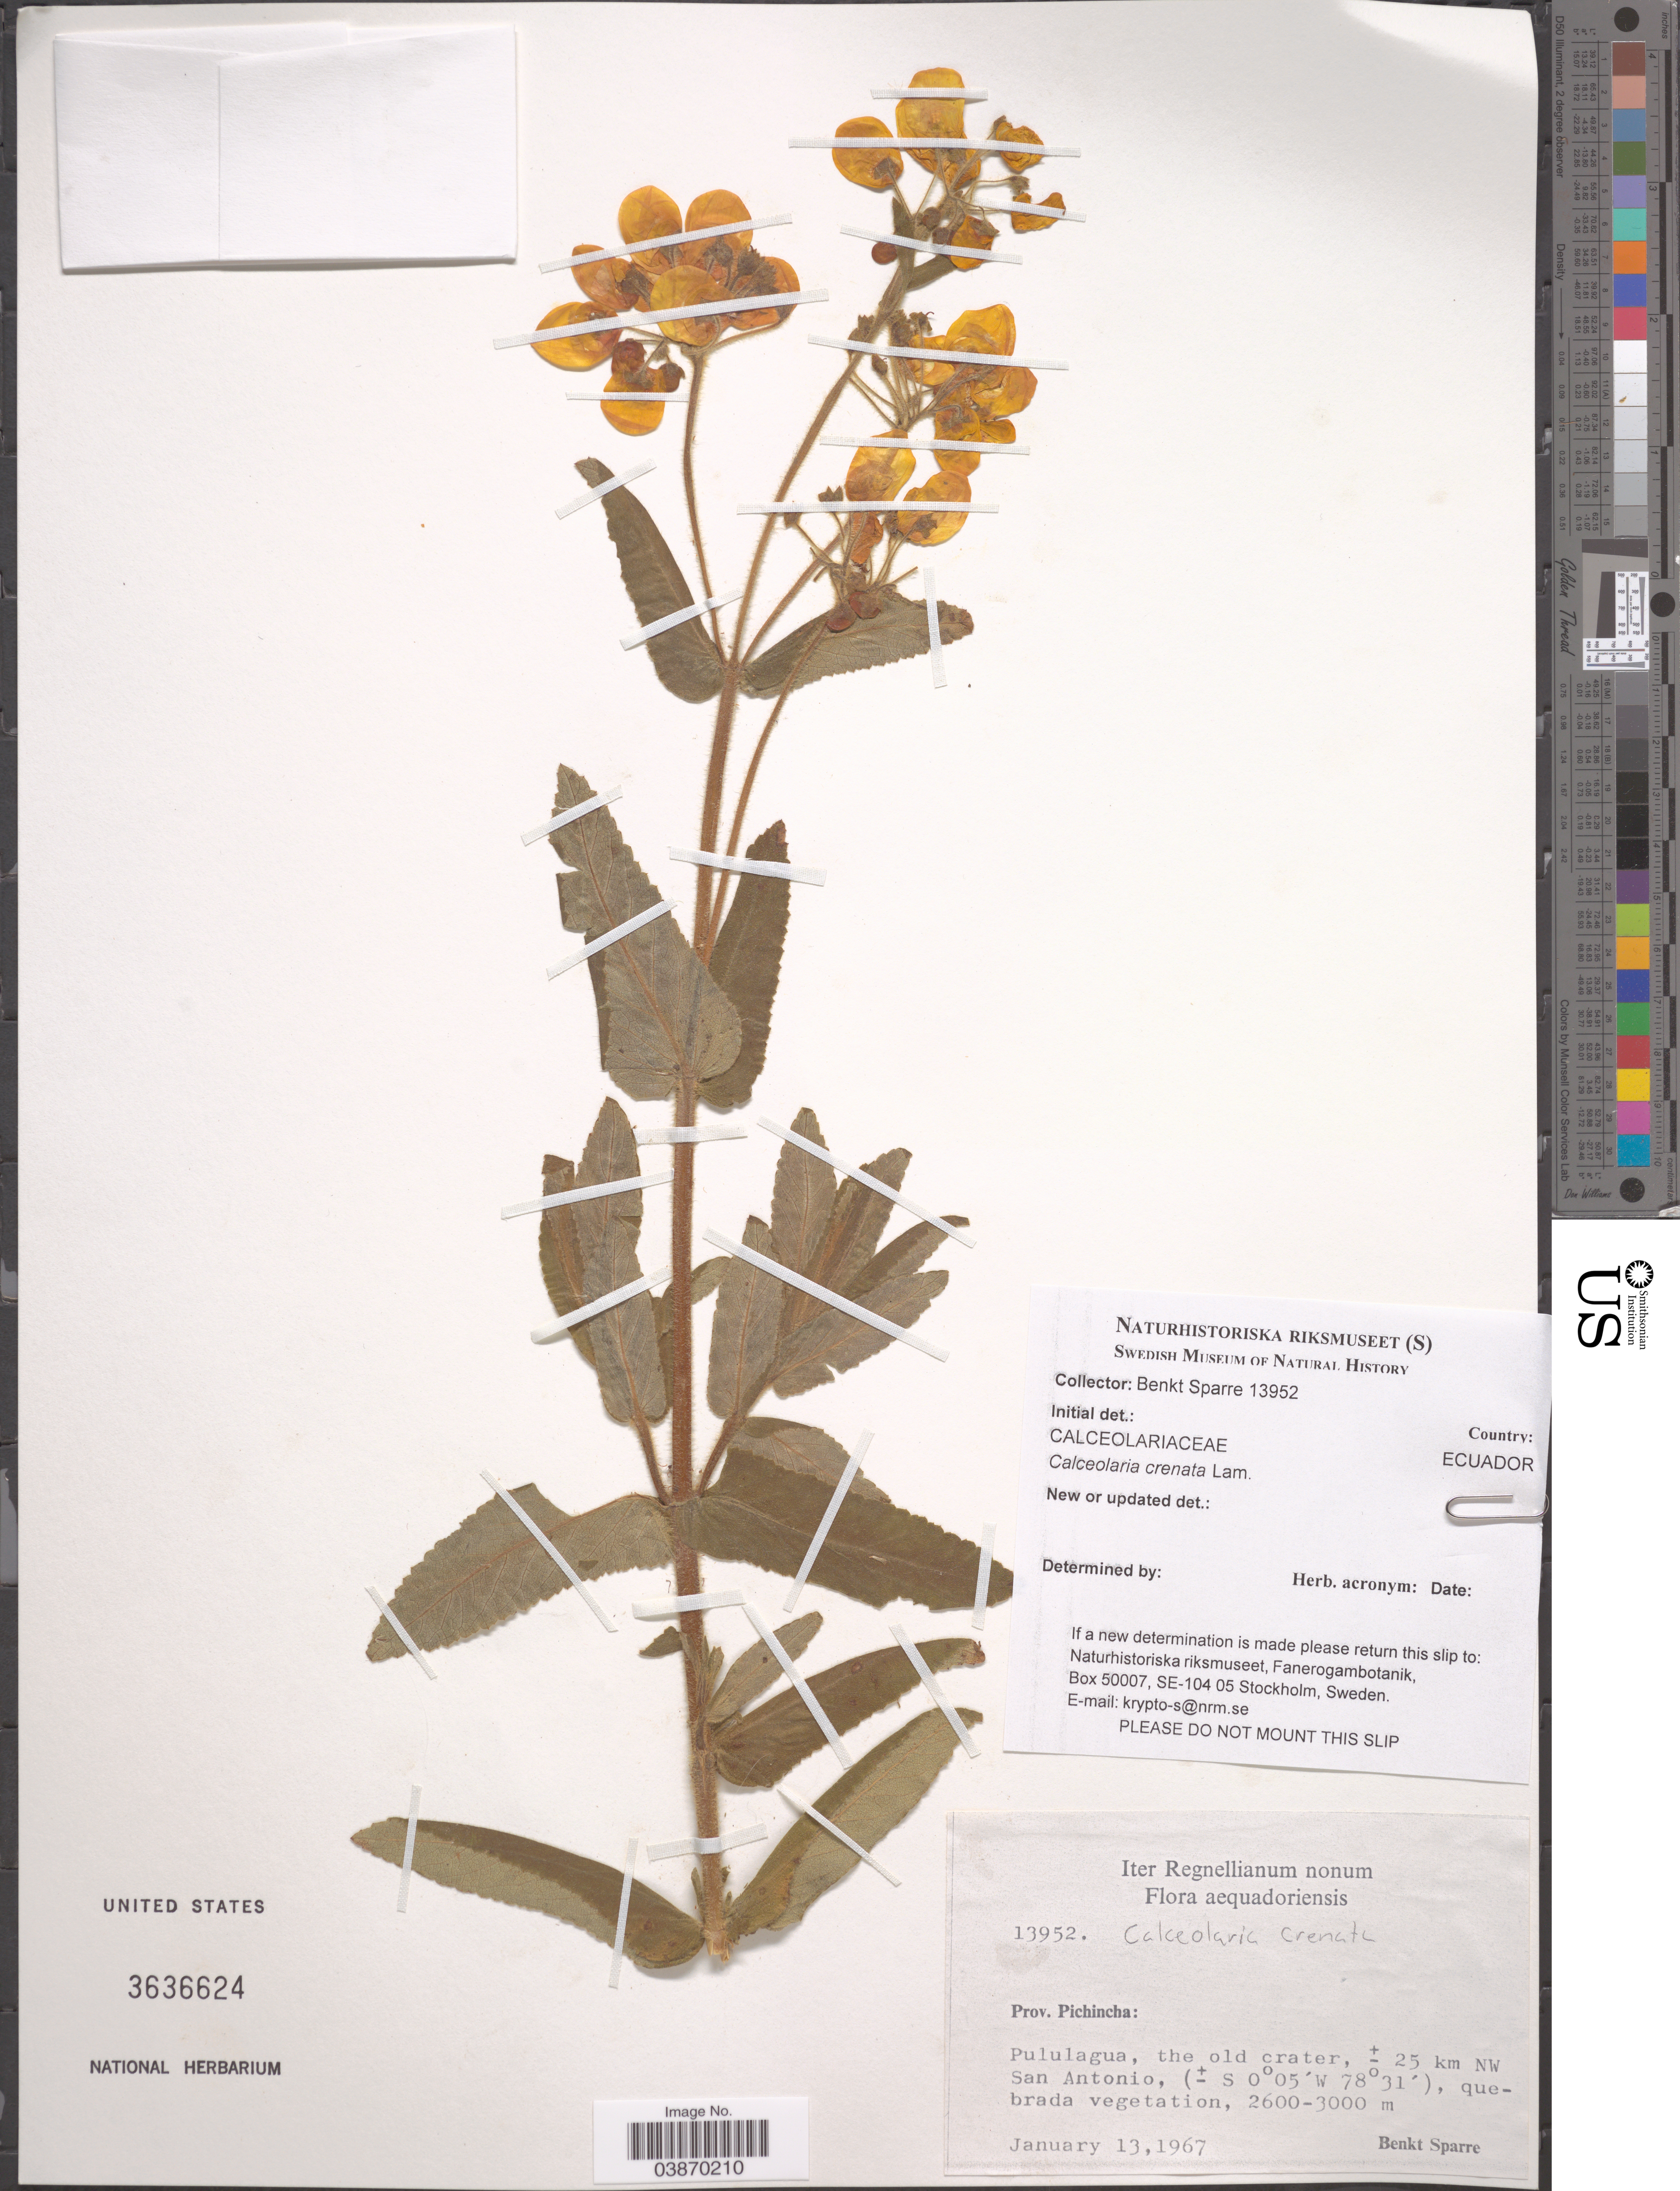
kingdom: Plantae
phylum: Tracheophyta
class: Magnoliopsida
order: Lamiales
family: Calceolariaceae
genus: Calceolaria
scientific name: Calceolaria crenata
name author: Lam.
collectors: B. Sparre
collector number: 13952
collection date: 1967-01-13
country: Ecuador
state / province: Pichincha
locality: Pululagua, the old crater, ± 25 km NW San Antonio.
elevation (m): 2600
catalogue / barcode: US 3636624